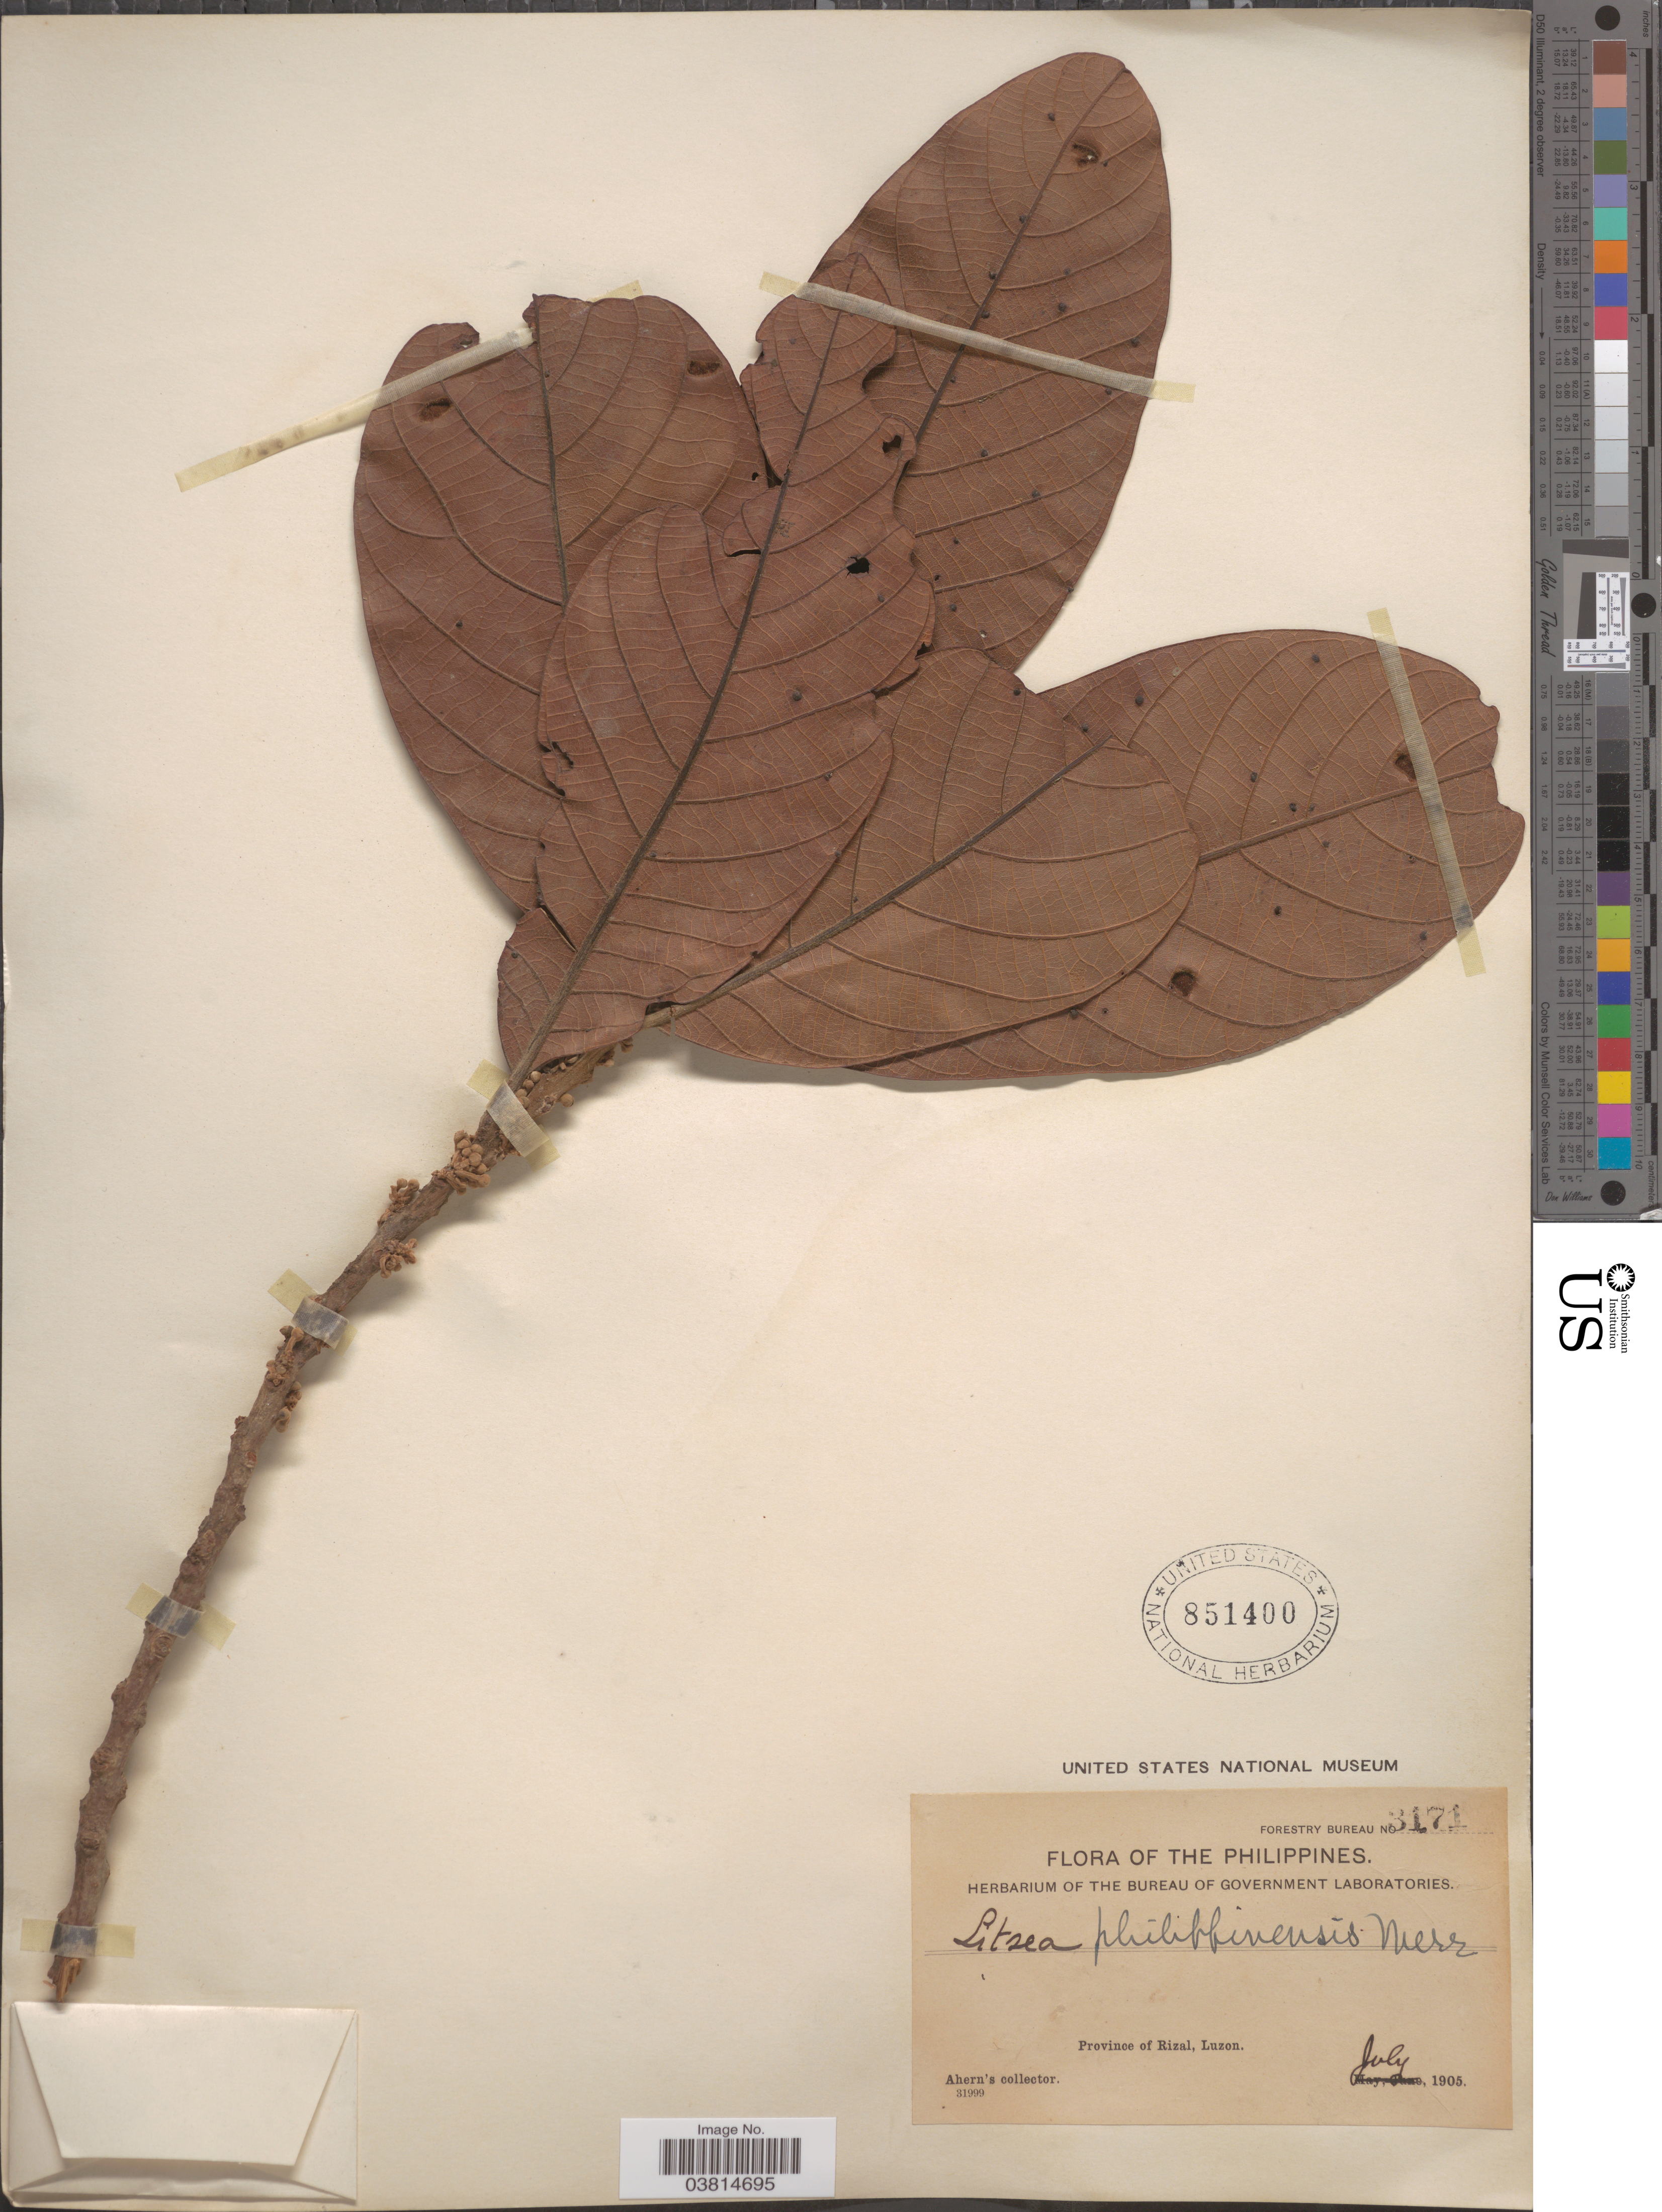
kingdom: Plantae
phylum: Tracheophyta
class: Magnoliopsida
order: Laurales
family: Lauraceae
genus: Litsea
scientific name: Litsea philippinensis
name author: Merr.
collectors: Ahern's collector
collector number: Forestry Bureau 3171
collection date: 1905-07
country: Philippines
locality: Province of Rizal, Luzon.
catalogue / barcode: US 851400